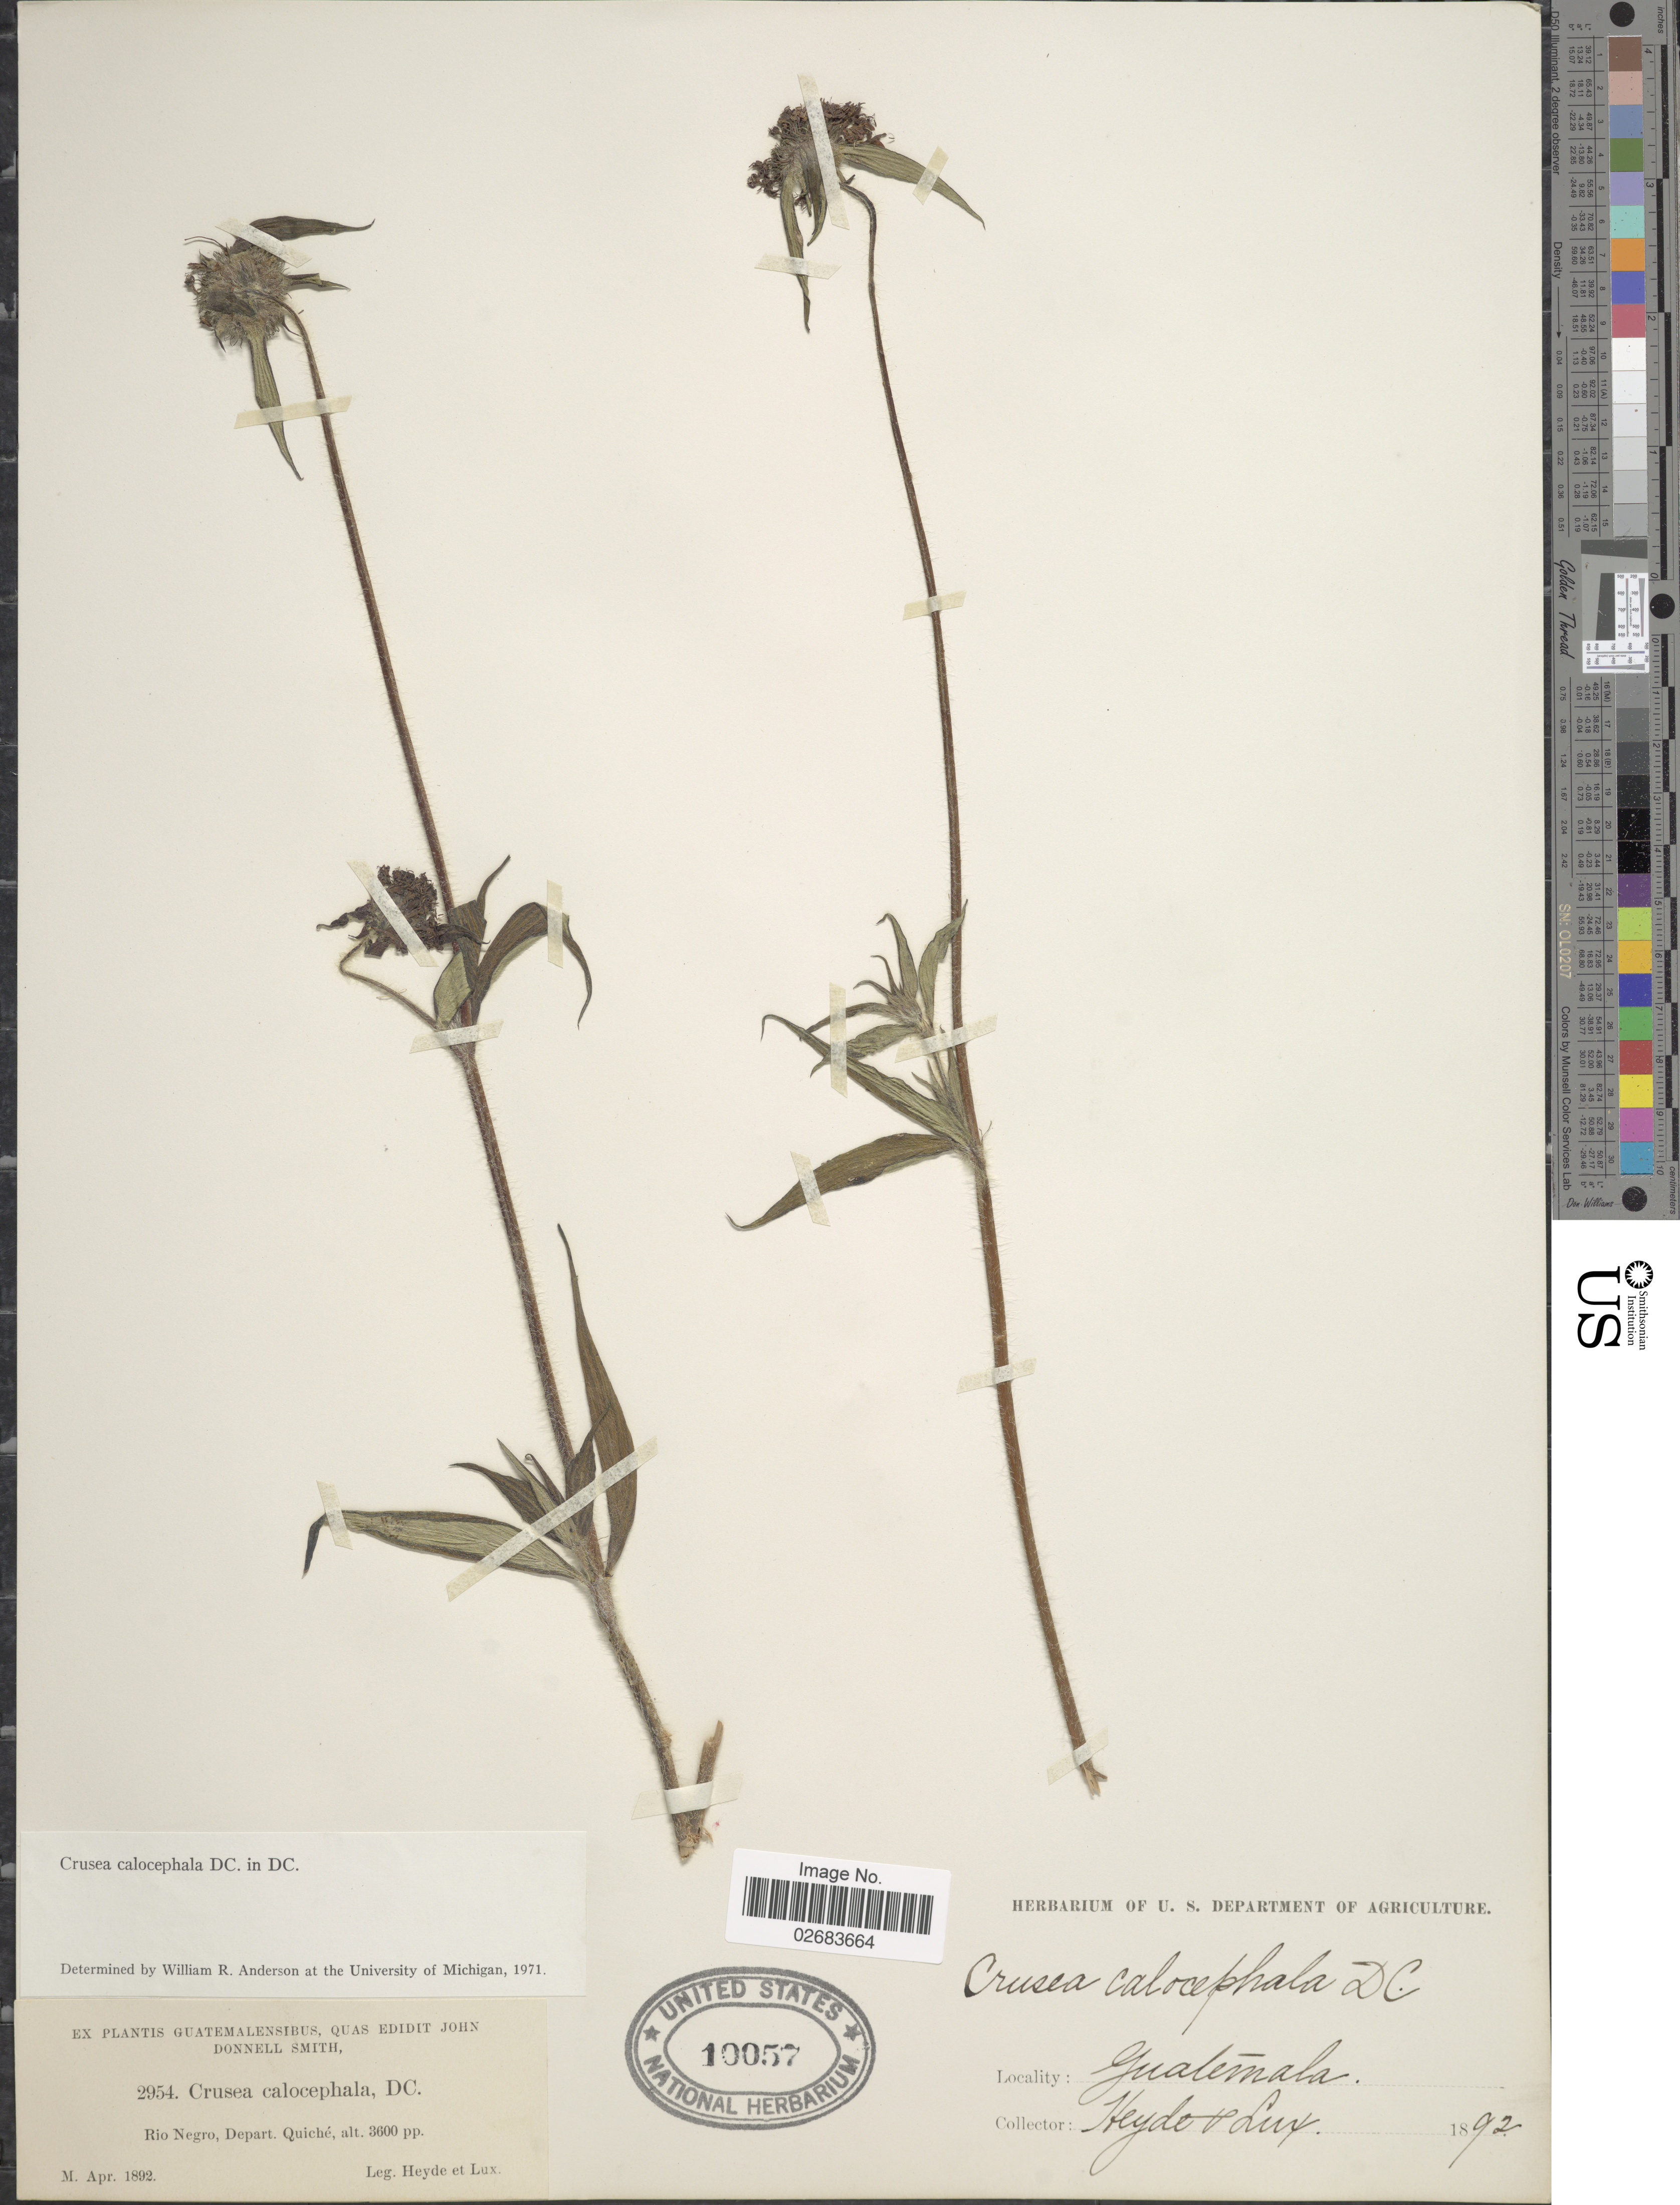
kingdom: Plantae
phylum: Tracheophyta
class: Magnoliopsida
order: Gentianales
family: Rubiaceae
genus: Crusea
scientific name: Crusea calocephala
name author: DC.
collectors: Heyde & Lux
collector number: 2954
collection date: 1892-04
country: Guatemala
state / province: El Quiché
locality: Rio Negro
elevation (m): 1097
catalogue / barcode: US 10057